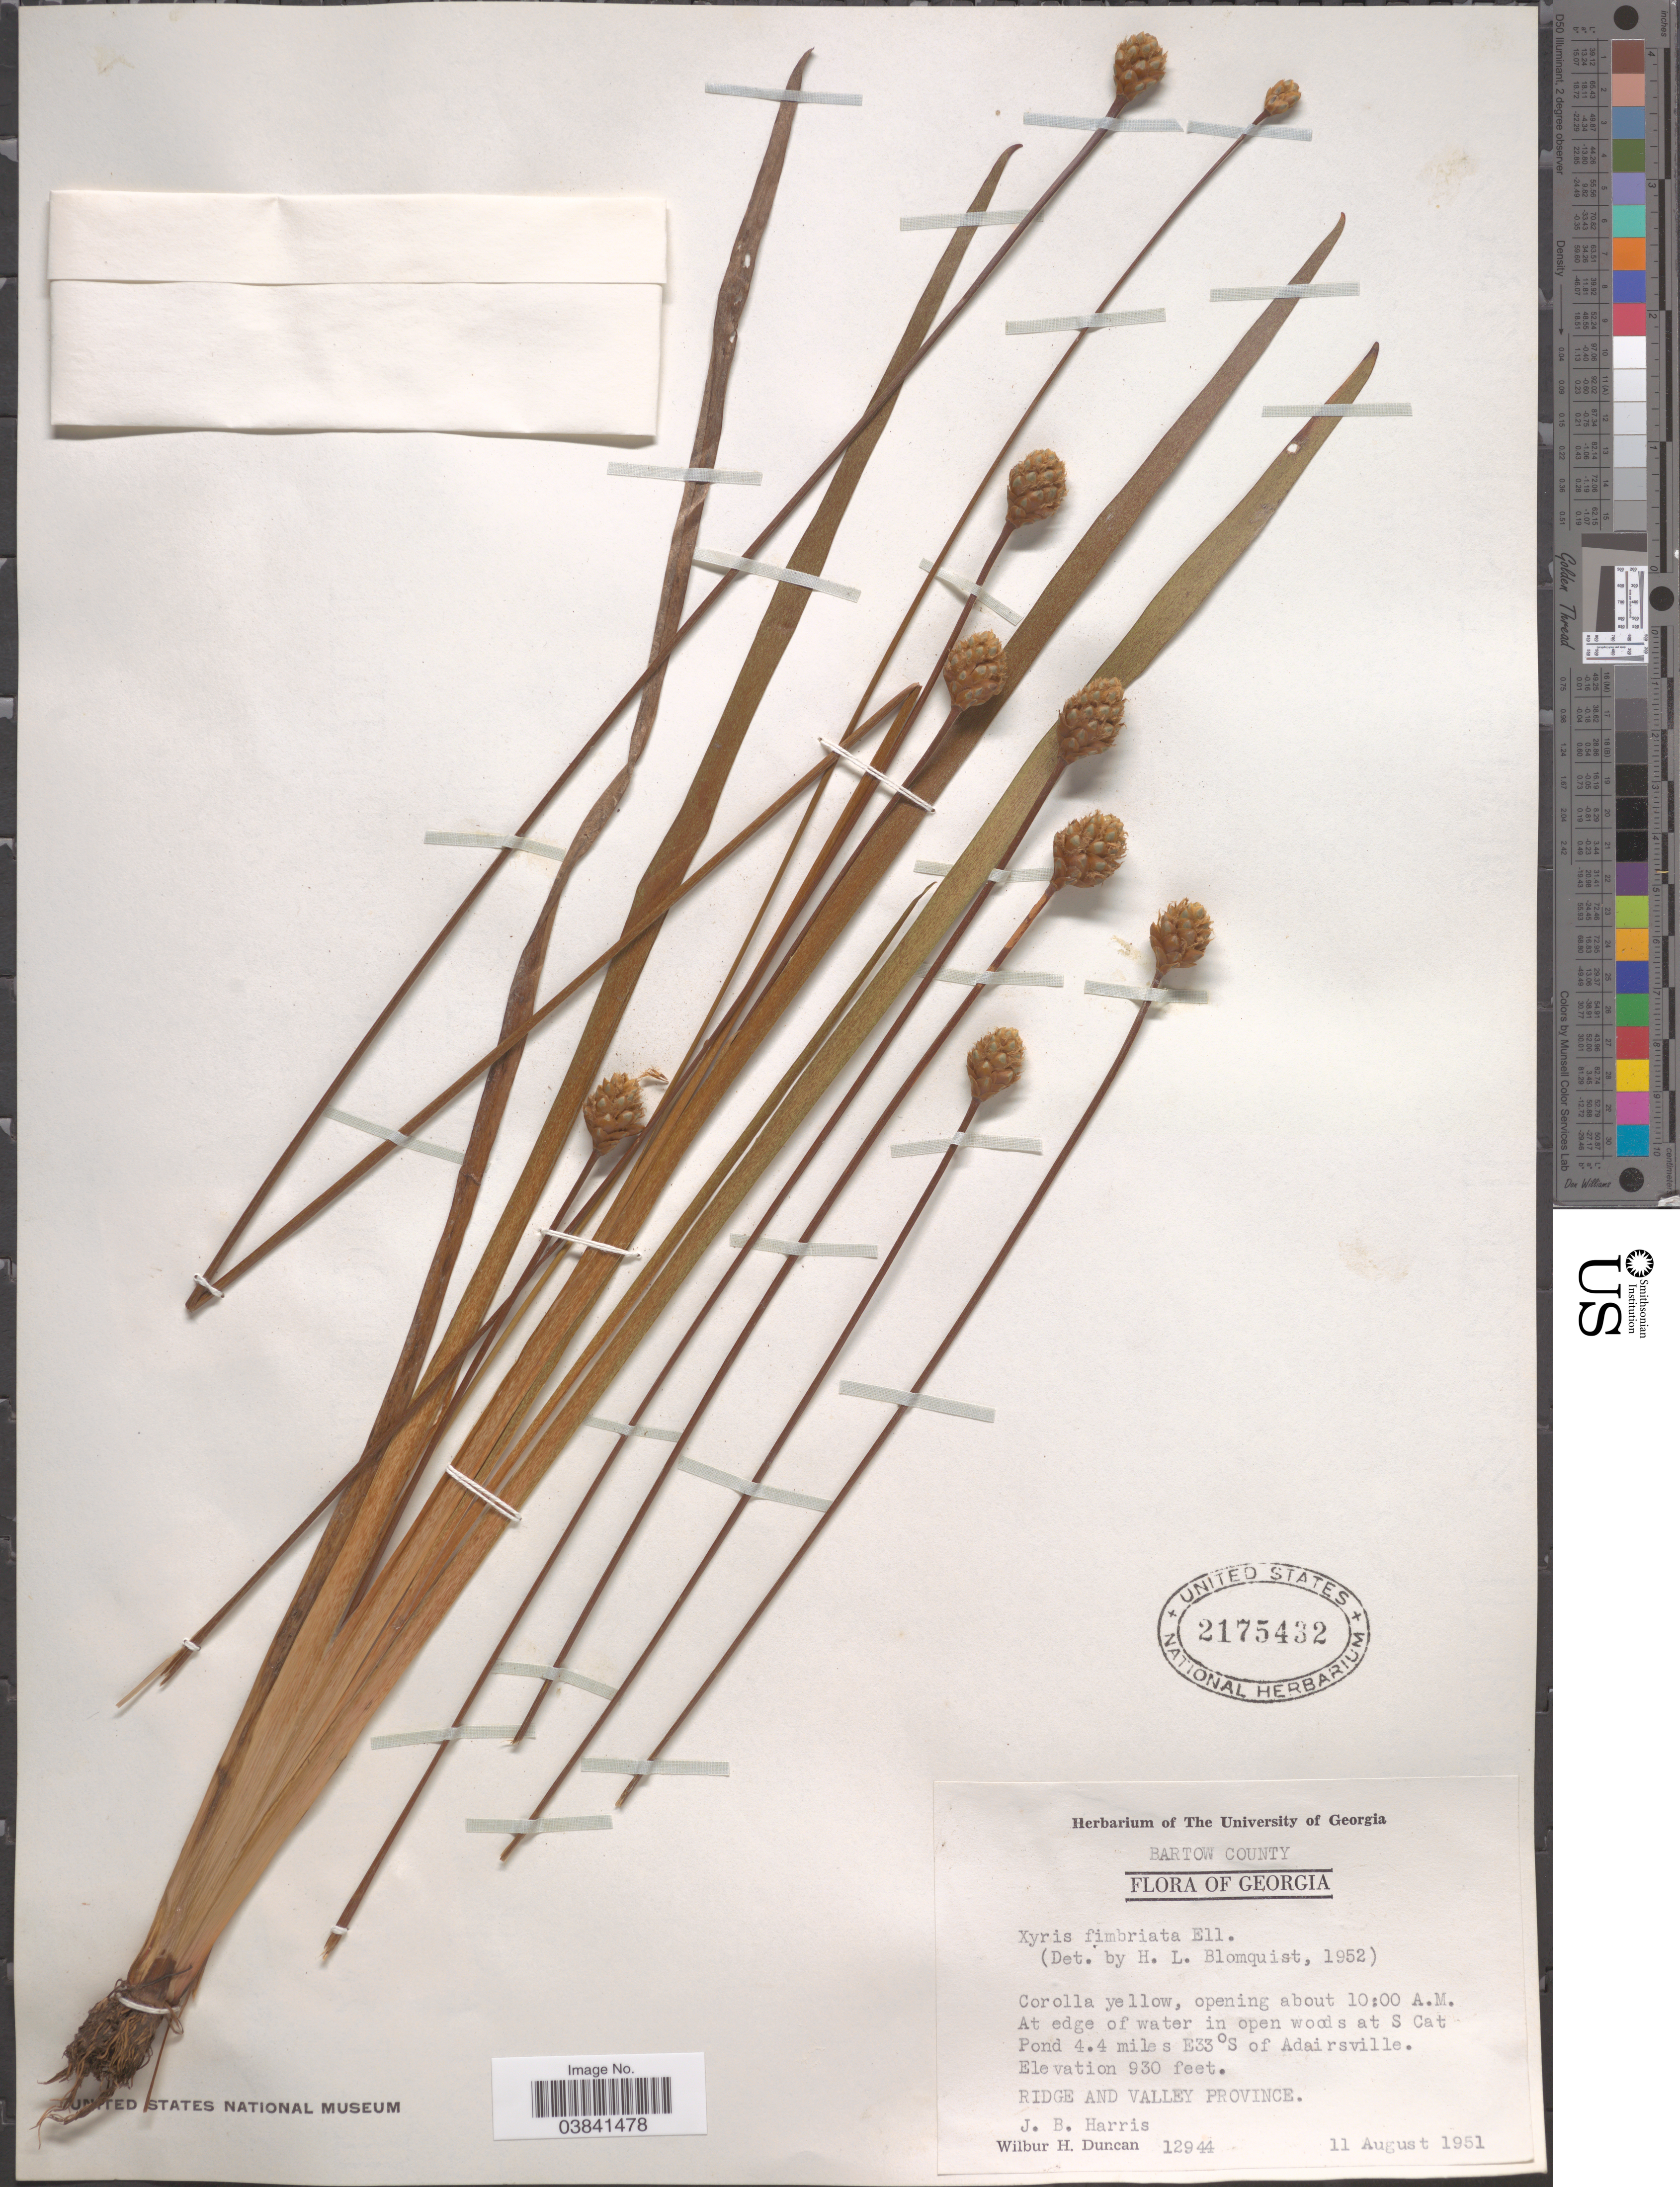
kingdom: Plantae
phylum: Tracheophyta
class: Liliopsida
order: Poales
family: Xyridaceae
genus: Xyris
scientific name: Xyris fimbriata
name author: Elliott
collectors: J. B. Harris & W. H. Duncan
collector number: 12944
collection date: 1951-08-11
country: United States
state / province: Georgia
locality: Bartow County. At edge of water in open woods at S Cat Pond 4.4 miles E33° S of Adairsville. Ridge and valley province.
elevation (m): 283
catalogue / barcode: US 2175432